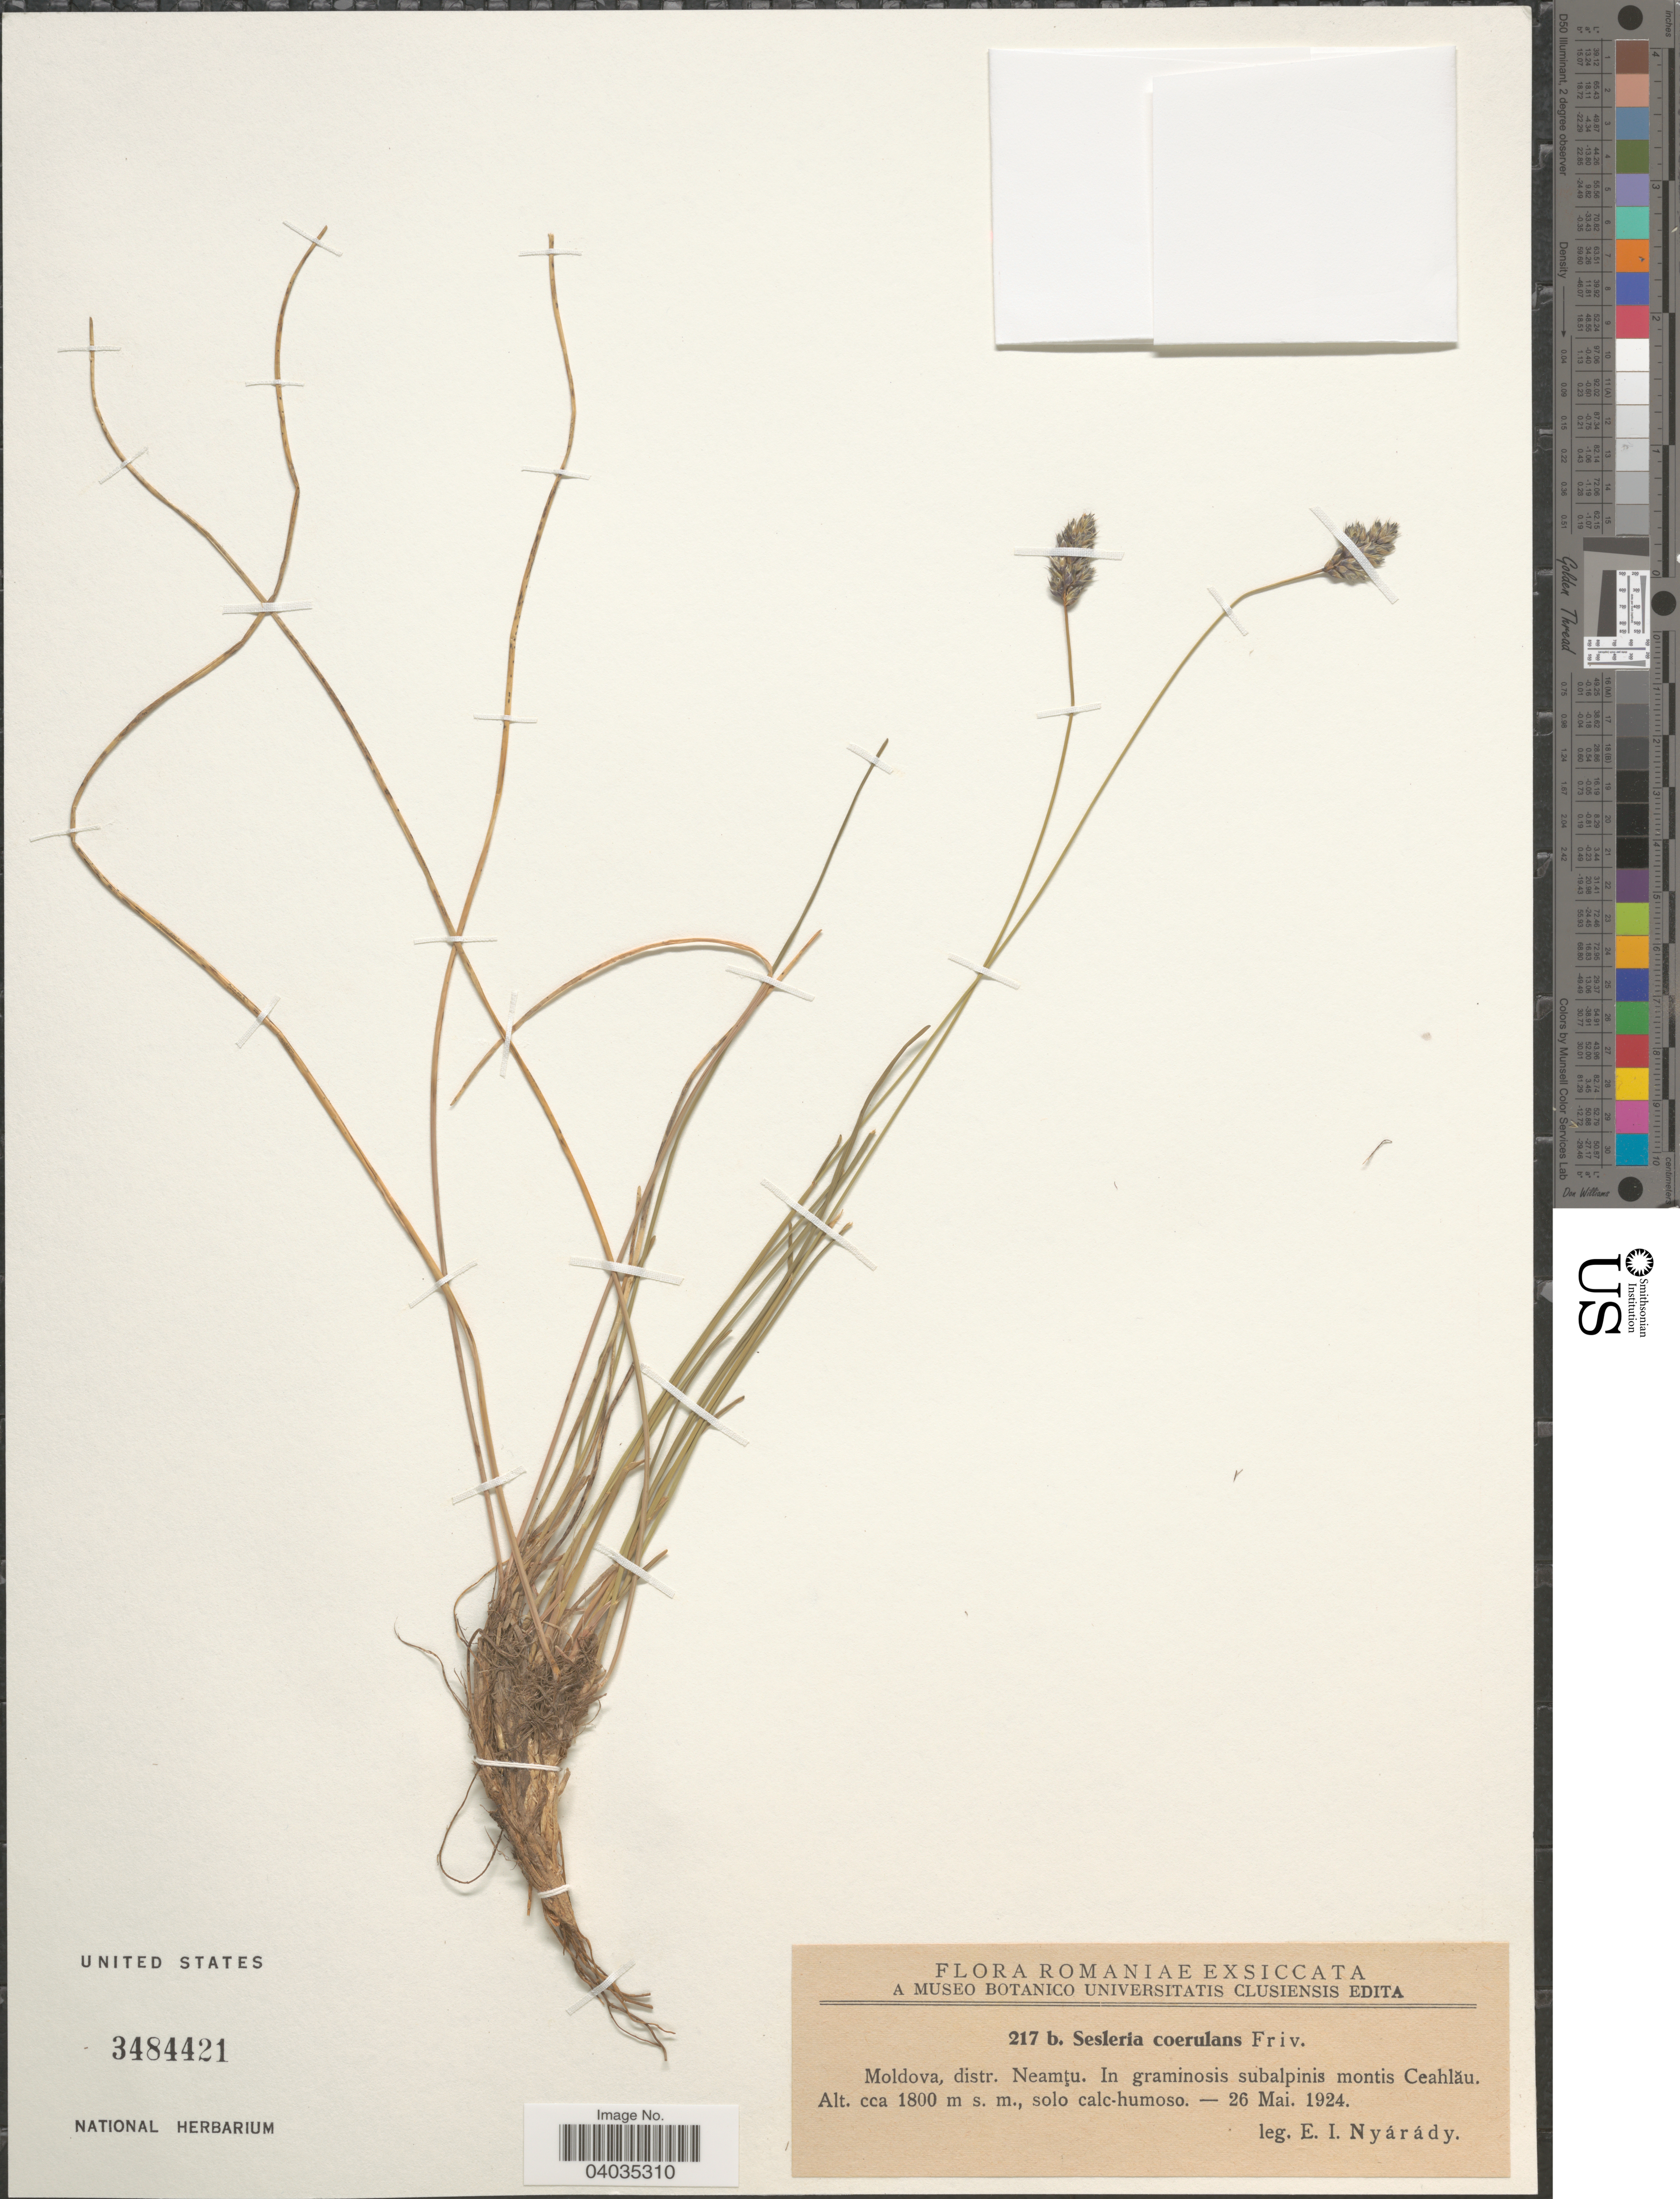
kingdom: Plantae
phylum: Tracheophyta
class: Liliopsida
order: Poales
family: Poaceae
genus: Sesleria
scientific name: Sesleria coerulans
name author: Friv.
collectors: E. Nyárády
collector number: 217b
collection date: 1924-05-26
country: Moldova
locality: Romaniae. Distr. Neamţu. In graminosis subalpinis montis Ceahlâu.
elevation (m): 1800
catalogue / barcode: US 3484421